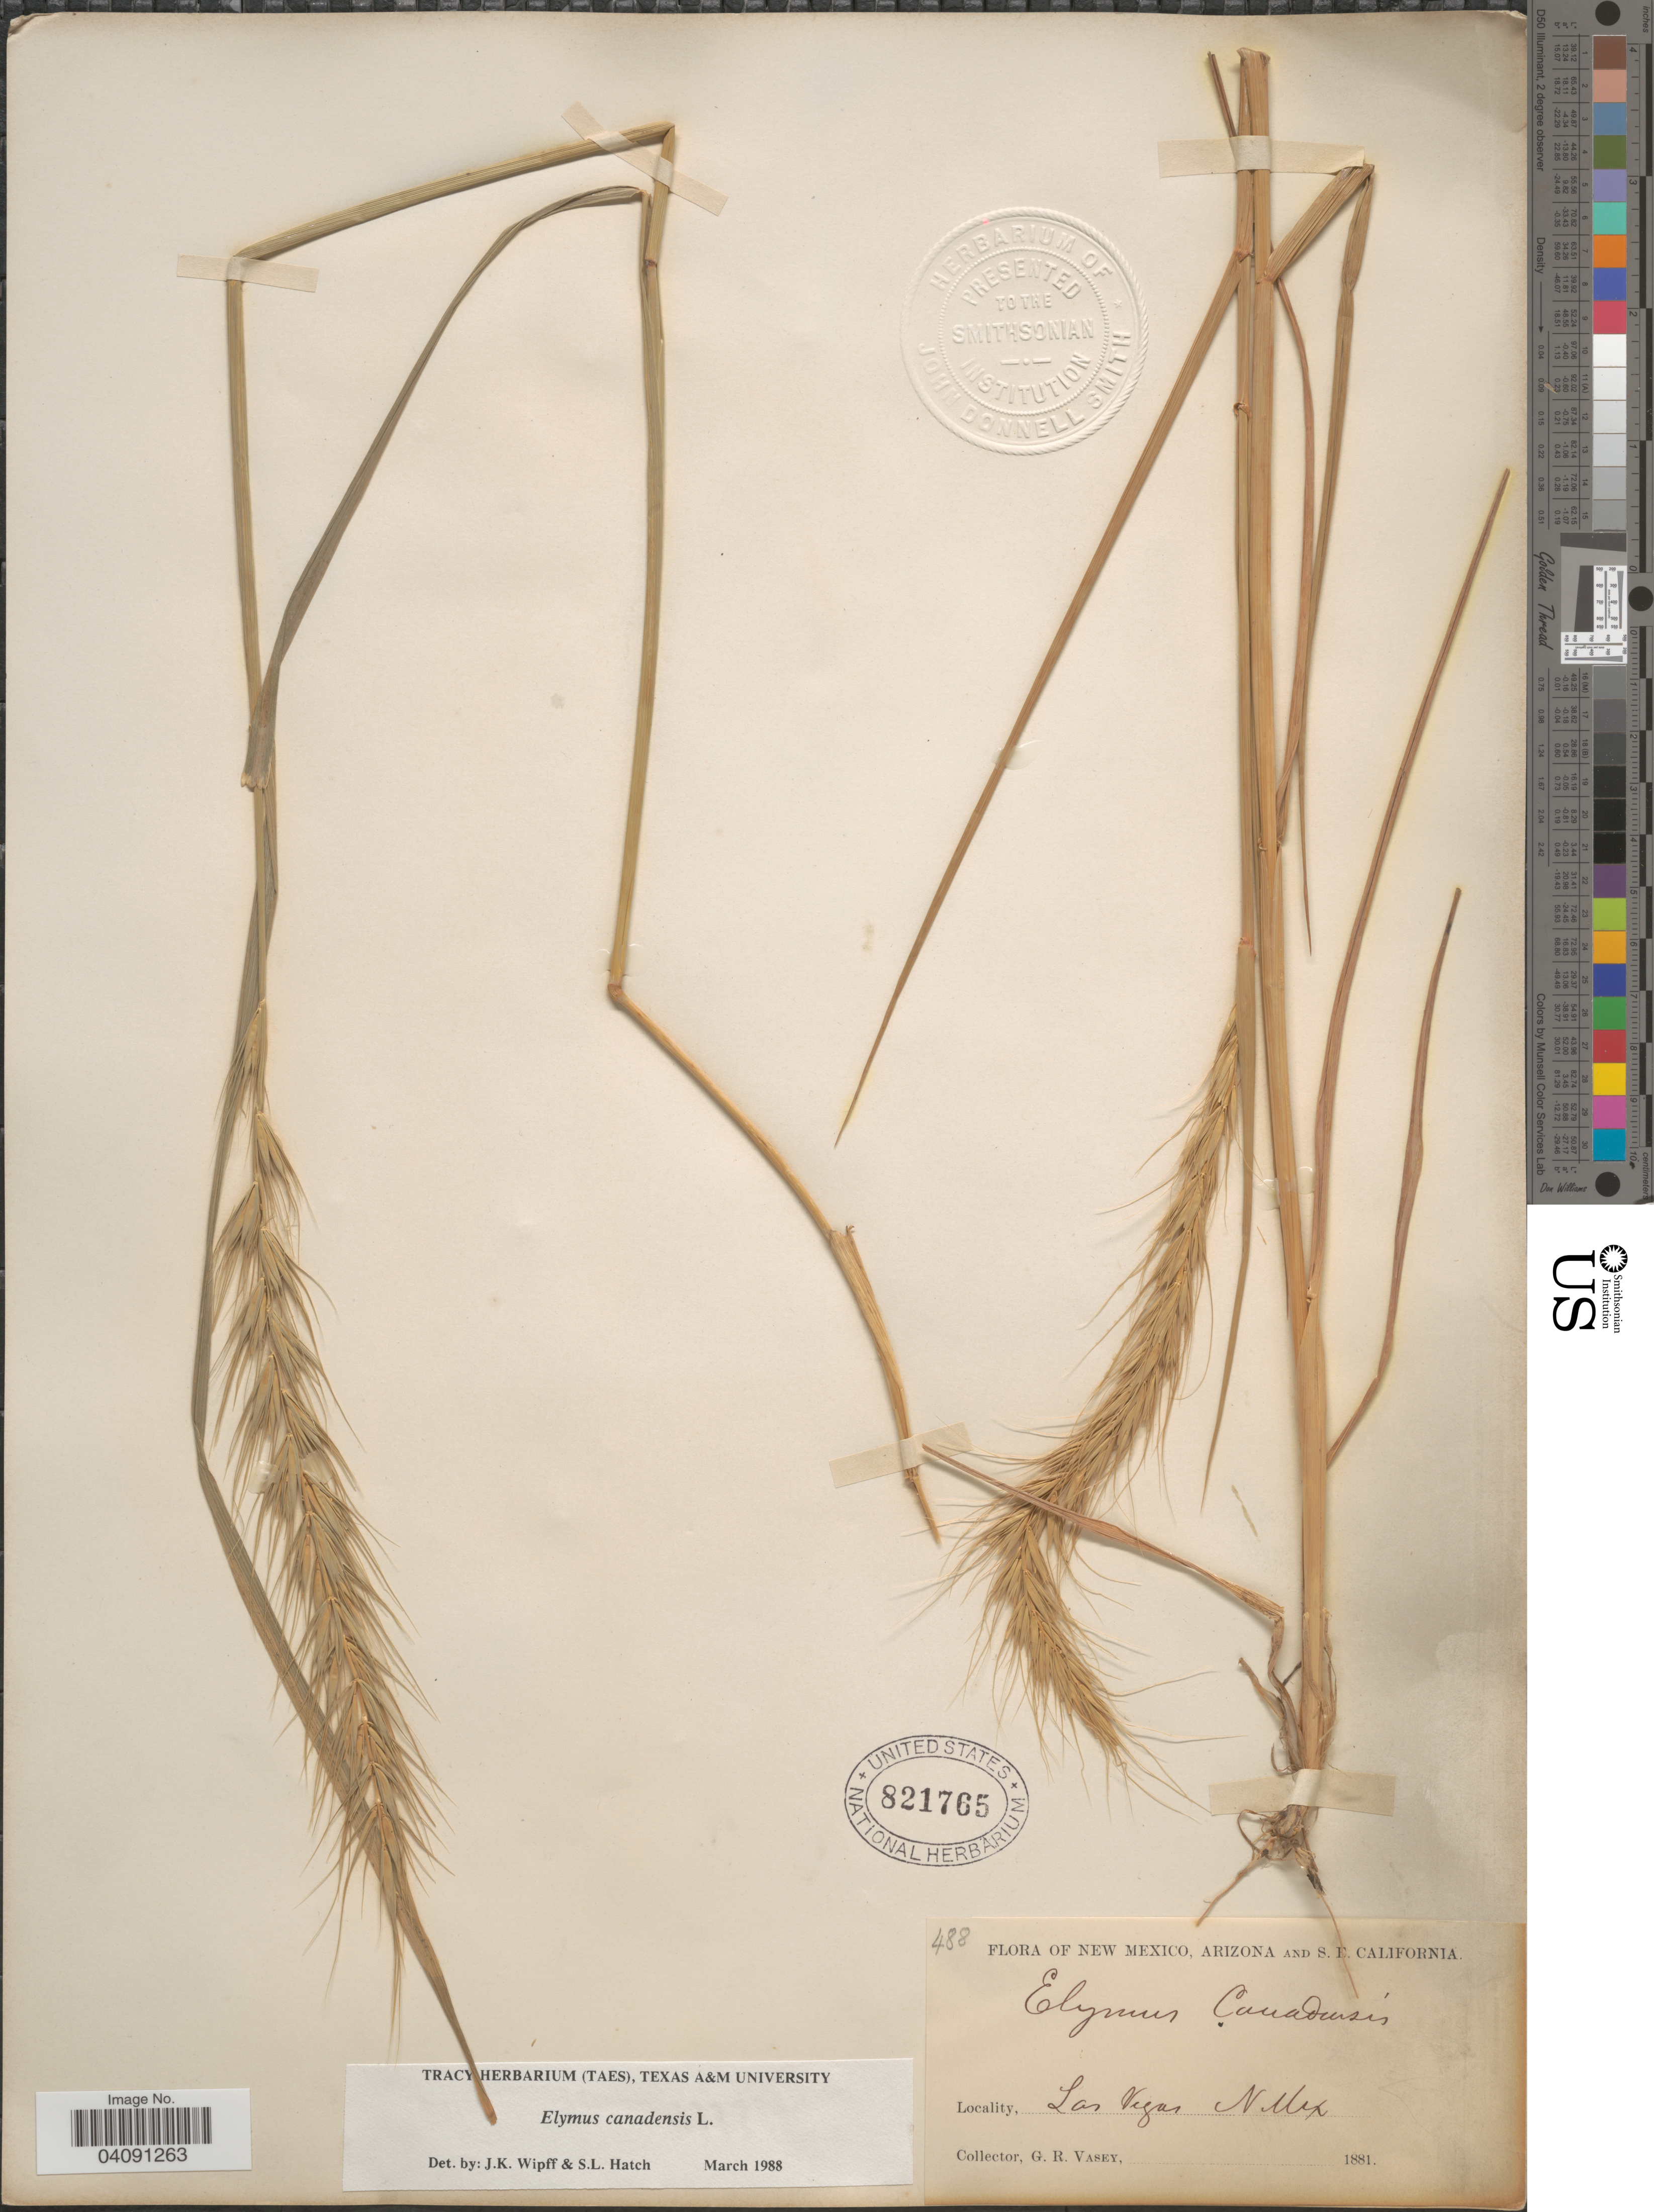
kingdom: Plantae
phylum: Tracheophyta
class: Liliopsida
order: Poales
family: Poaceae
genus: Elymus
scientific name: Elymus canadensis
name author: L.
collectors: G. R. Vasey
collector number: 488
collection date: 1881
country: United States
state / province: New Mexico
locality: Las Vegas.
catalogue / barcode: US 821765